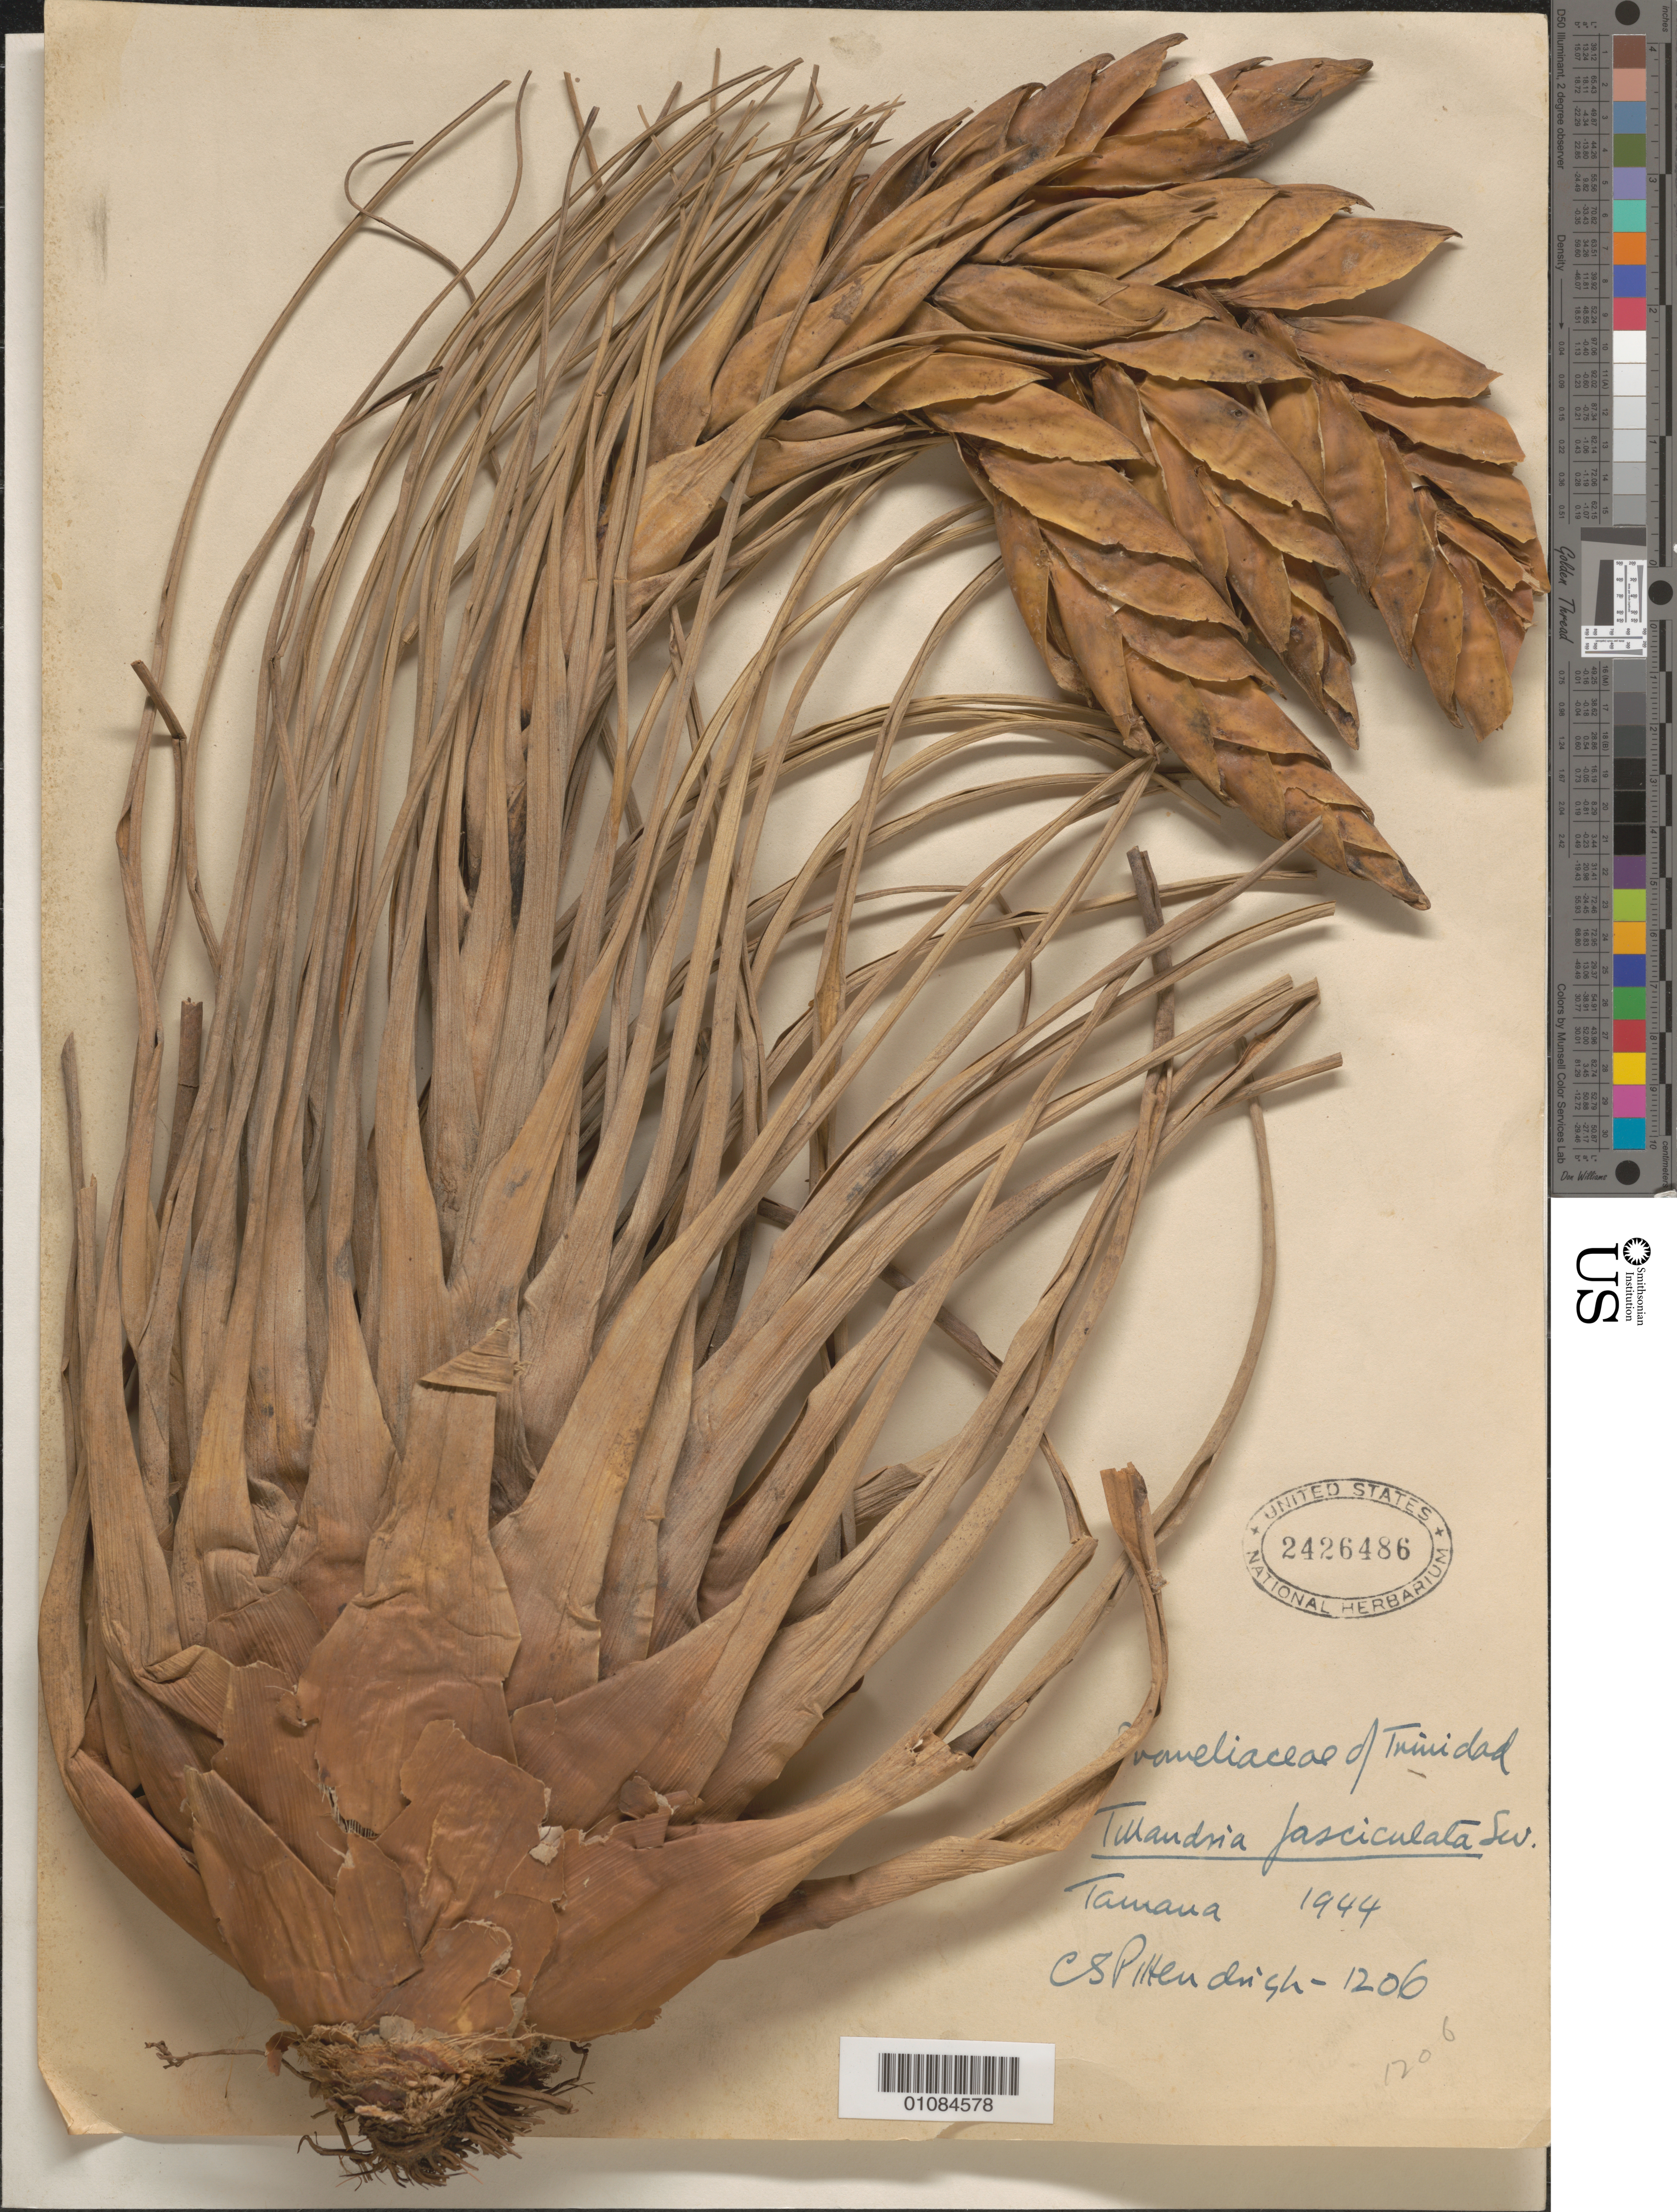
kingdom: Plantae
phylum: Tracheophyta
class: Liliopsida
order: Poales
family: Bromeliaceae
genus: Tillandsia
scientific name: Tillandsia fasciculata var. clavispica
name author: Sw.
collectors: C. S. Pittendrigh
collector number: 1206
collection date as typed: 1944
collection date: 1944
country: Trinidad and Tobago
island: Trinidad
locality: Tamana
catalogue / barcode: US 2426486